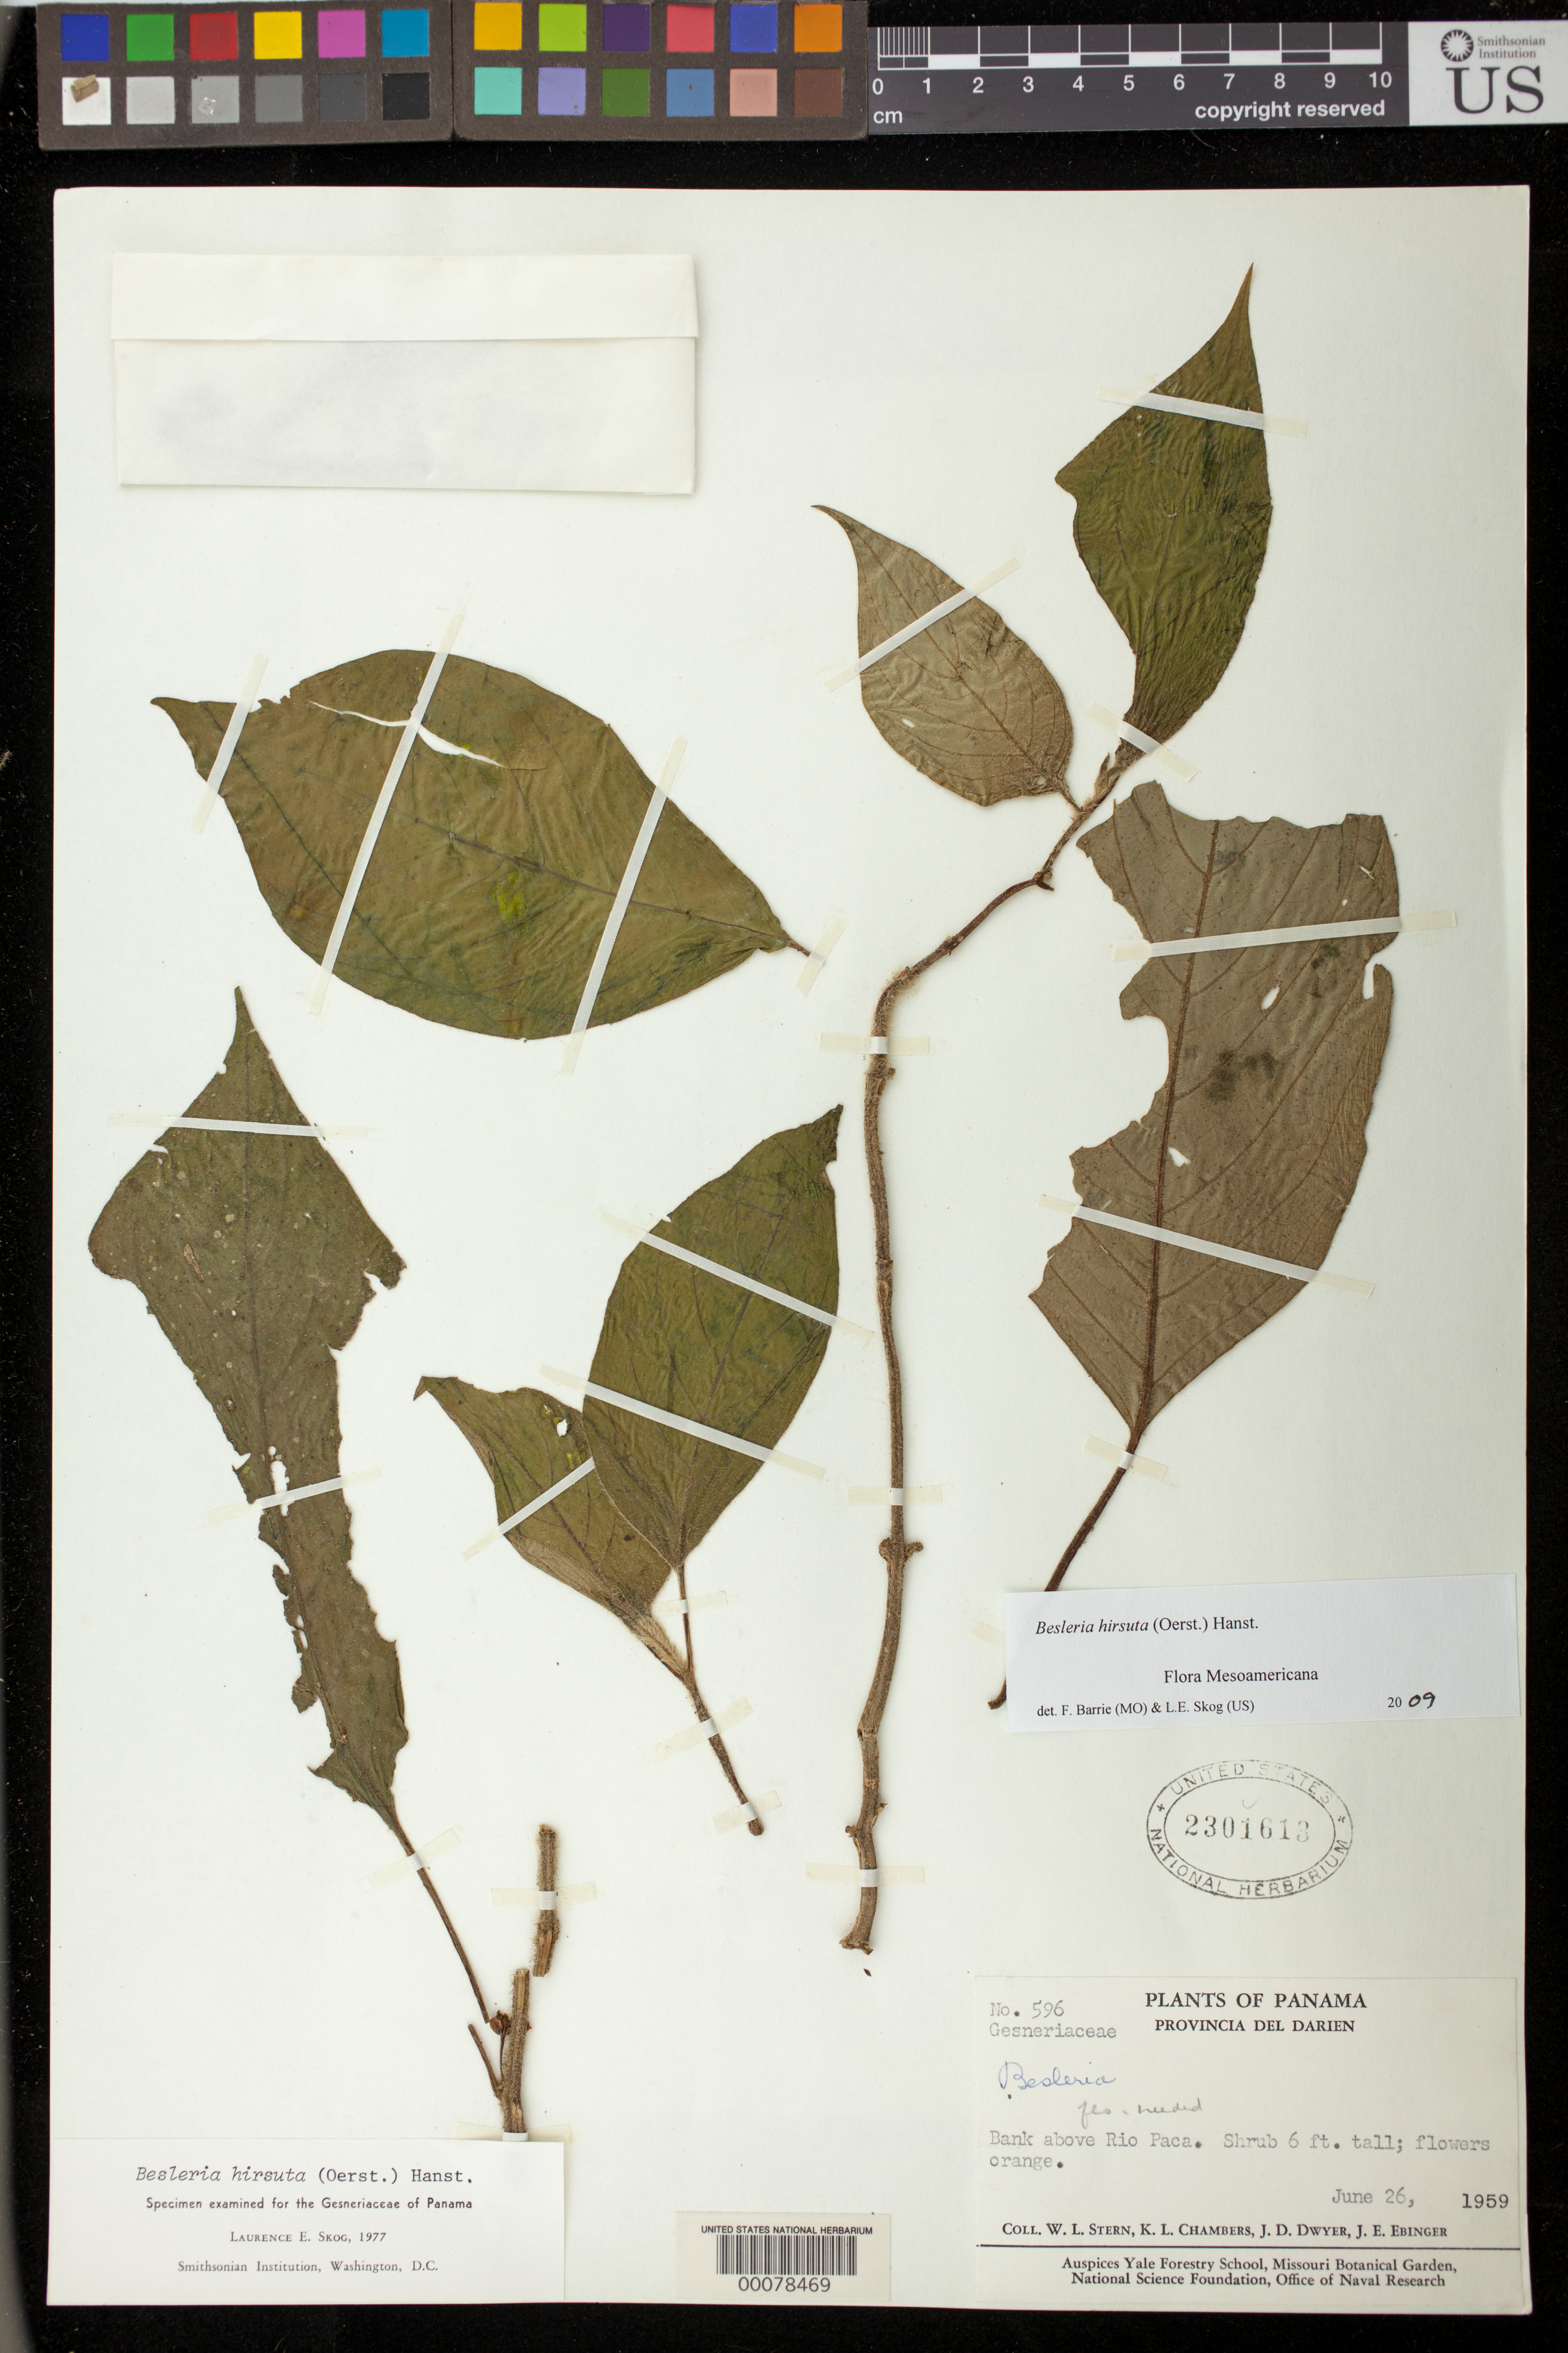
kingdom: Plantae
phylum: Tracheophyta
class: Magnoliopsida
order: Lamiales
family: Gesneriaceae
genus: Besleria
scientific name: Besleria hirsuta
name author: (Oerst.) Hanst.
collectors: W. L. Stern, K. L. Chambers, J. D. Dwyer & J. Ebinger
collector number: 596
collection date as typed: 26 Jun 1959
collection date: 1959-06-26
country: Panama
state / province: Darién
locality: Bank above Rio Paca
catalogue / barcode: US 2301613